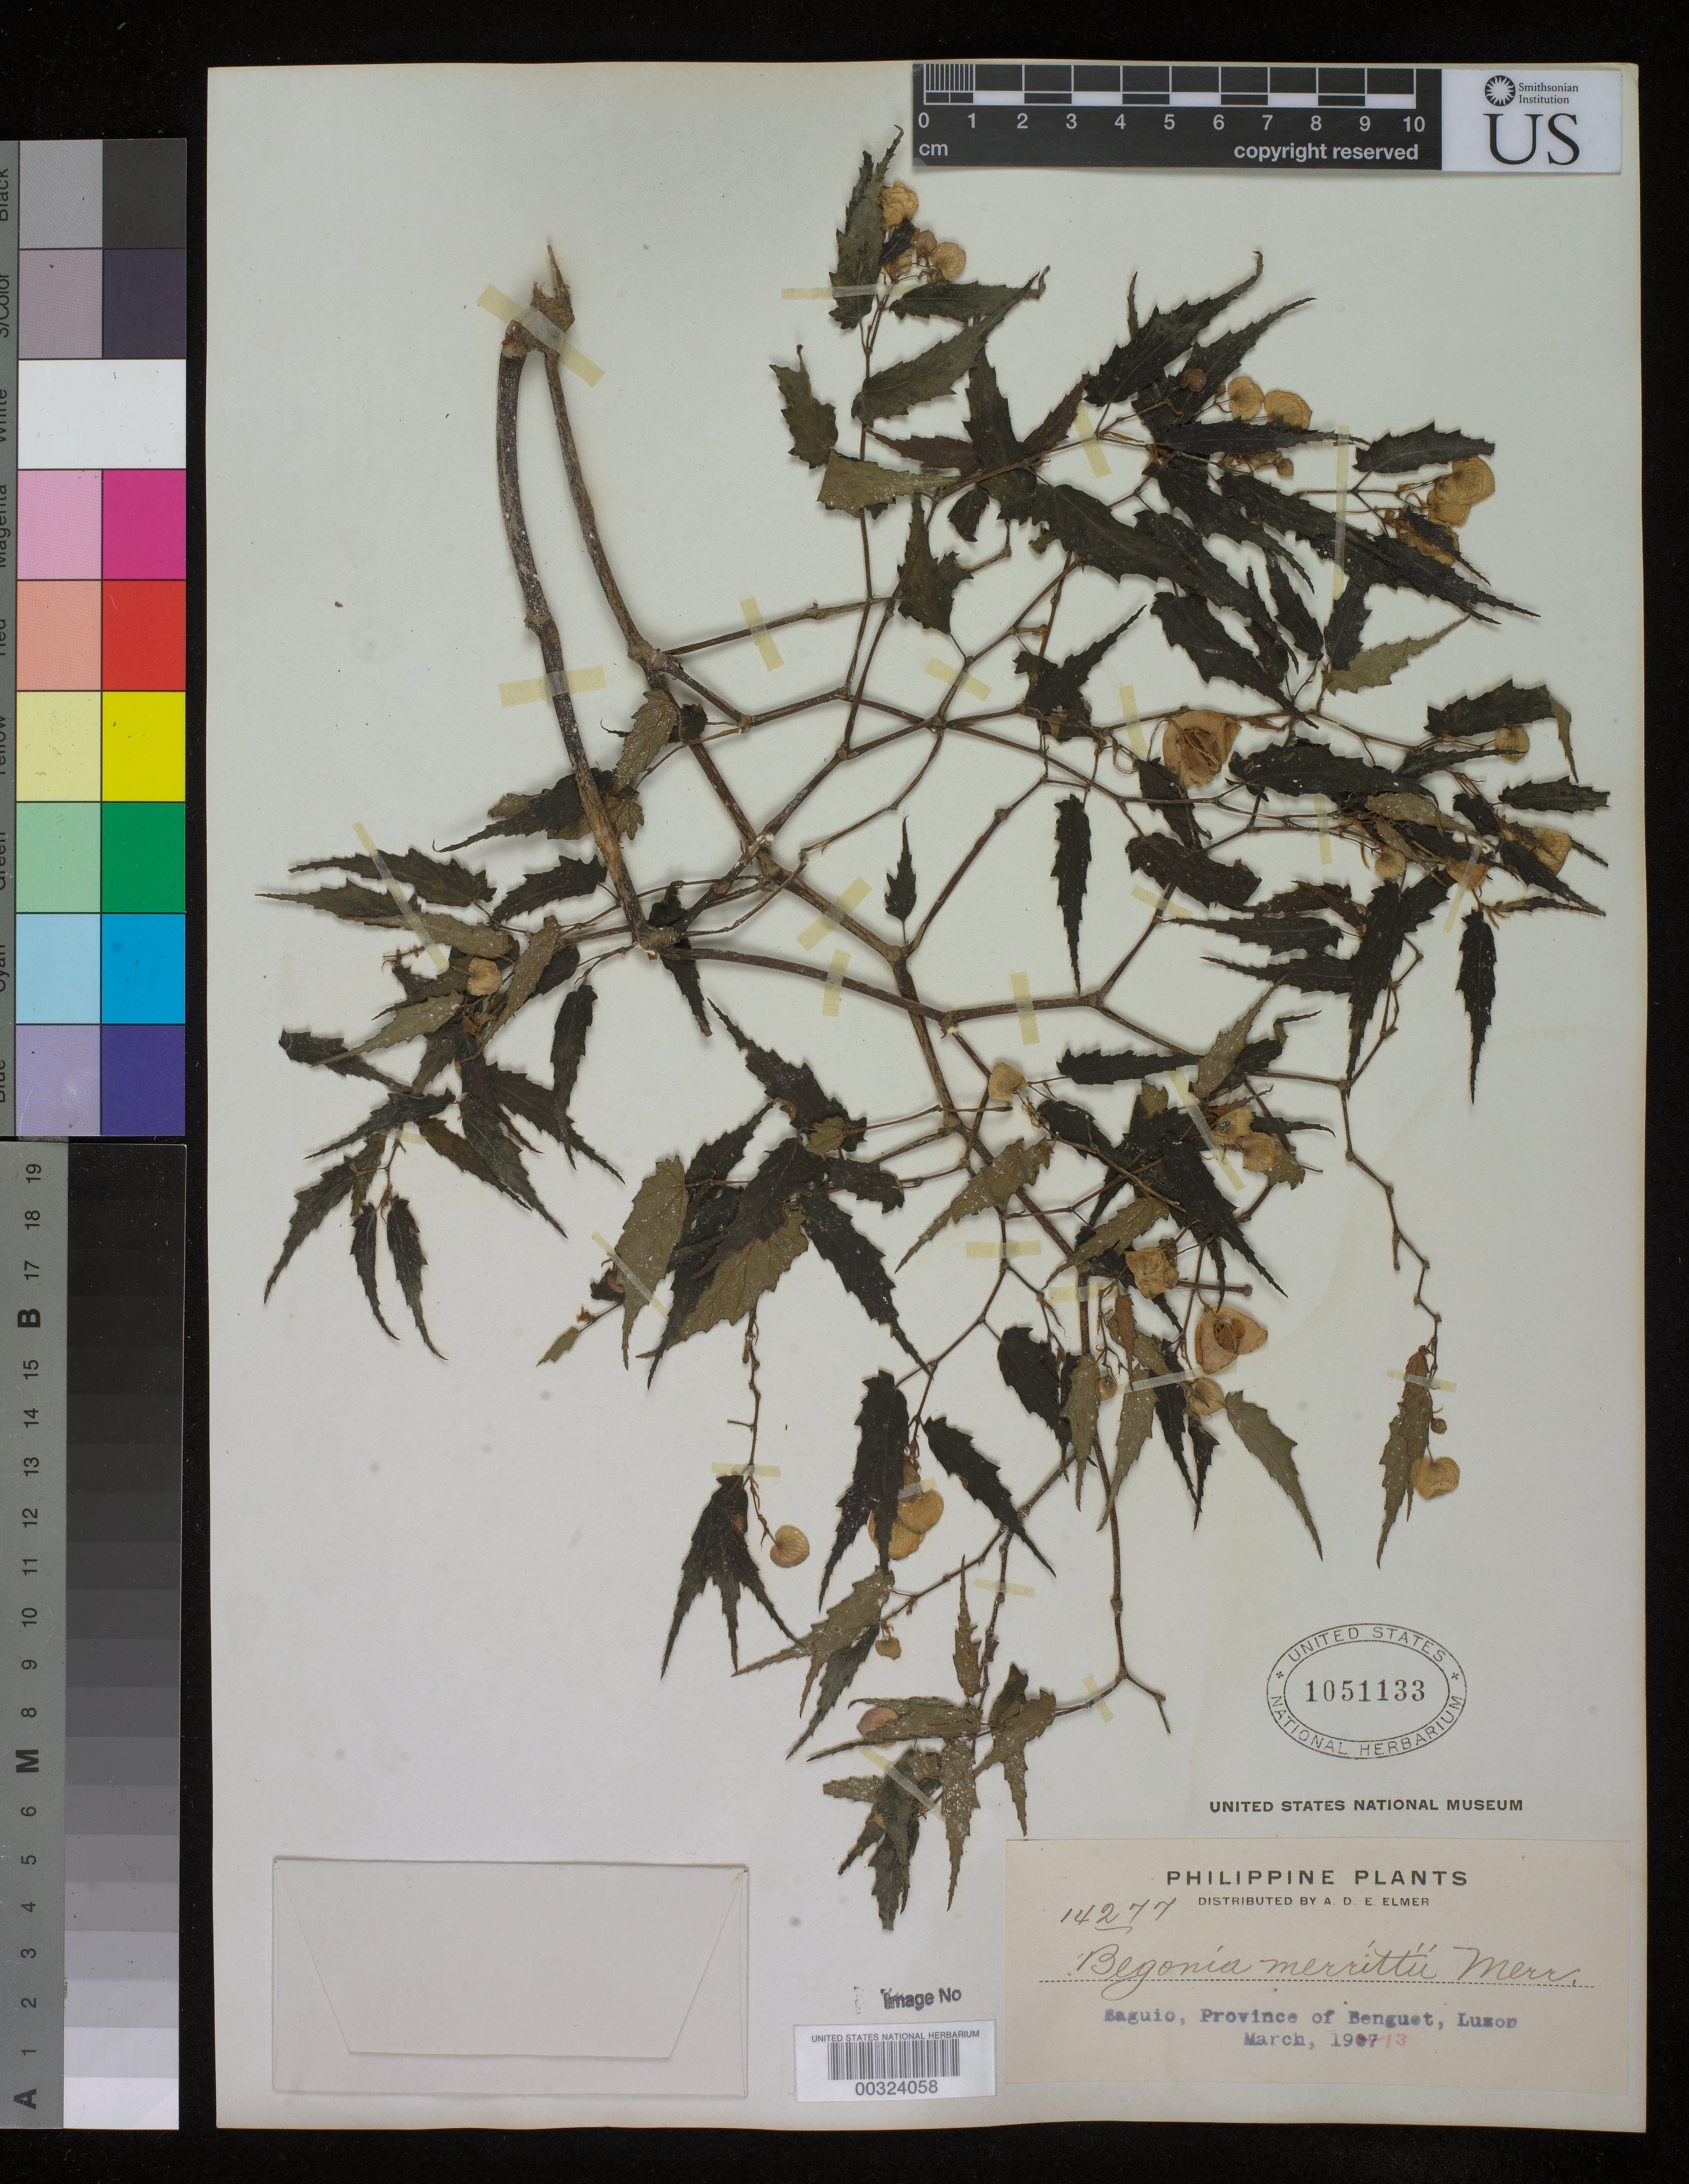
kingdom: Plantae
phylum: Tracheophyta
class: Magnoliopsida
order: Cucurbitales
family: Begoniaceae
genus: Begonia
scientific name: Begonia merrittii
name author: Merr.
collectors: A. D. E. Elmer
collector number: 14277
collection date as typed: Mar 1913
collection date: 1913-03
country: Philippines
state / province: Cordillera (Administrative Region)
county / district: Benguet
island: Luzon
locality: Baguio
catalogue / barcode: US 1051133